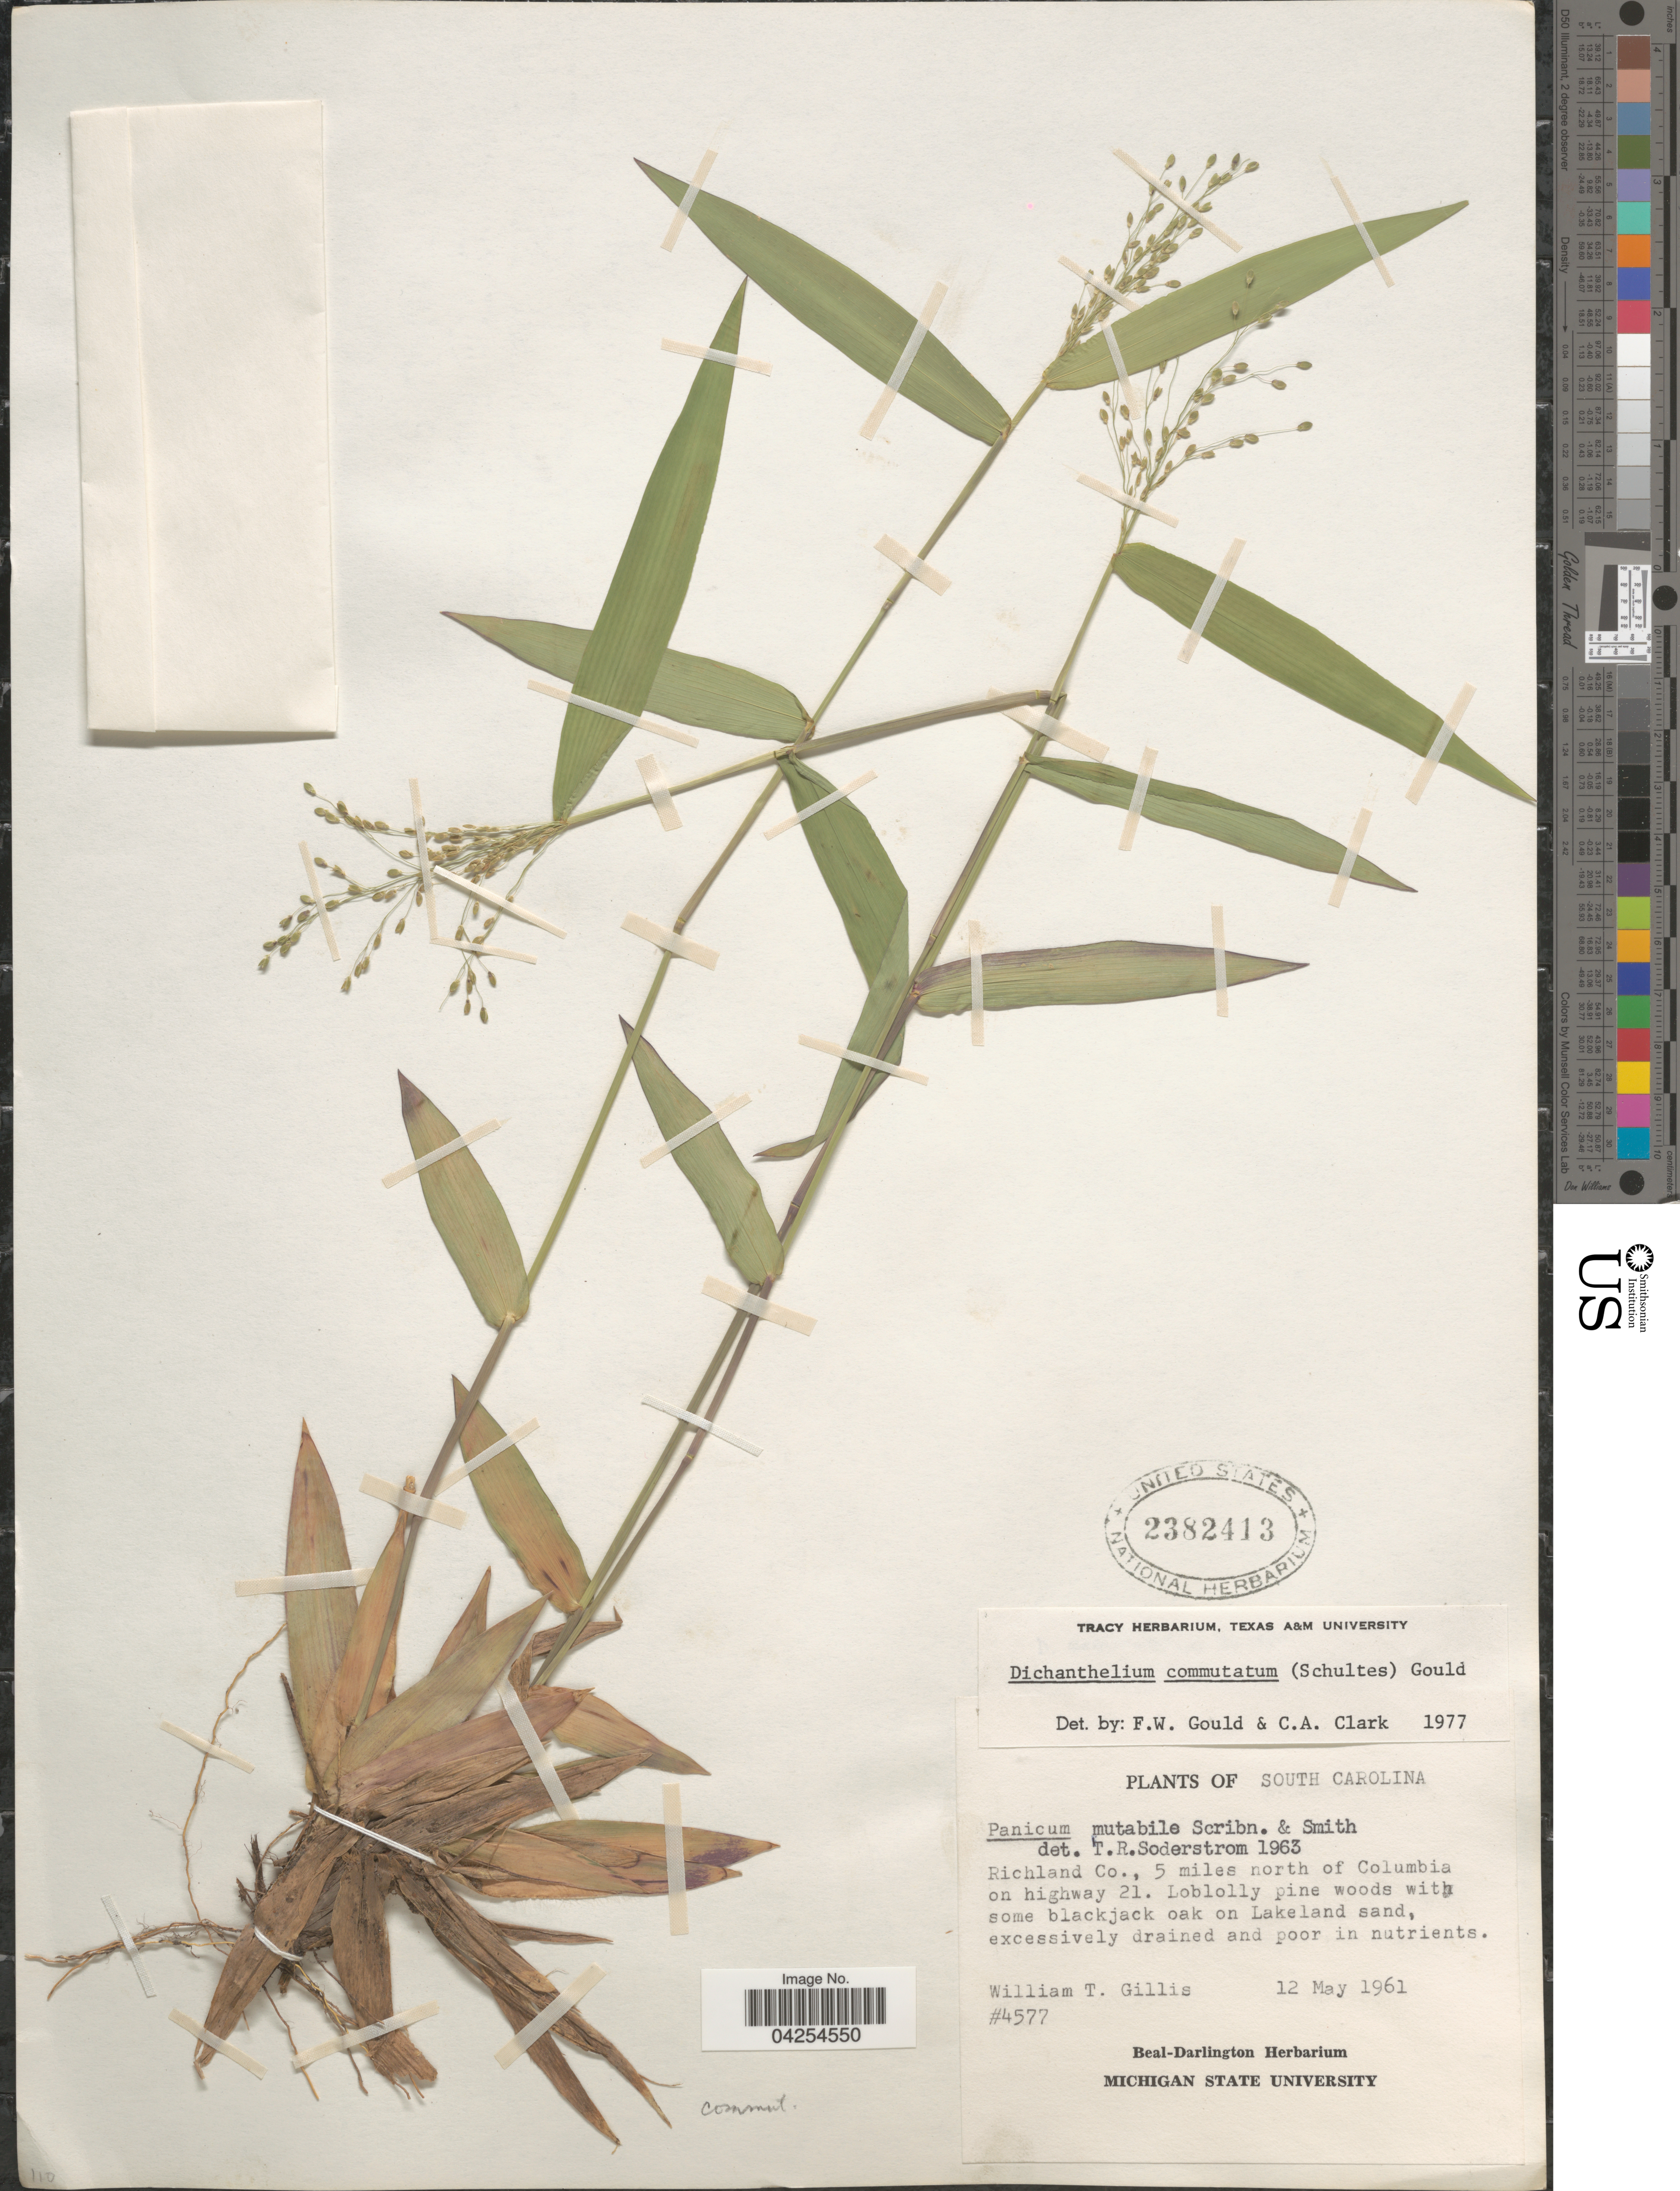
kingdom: Plantae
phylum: Tracheophyta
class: Liliopsida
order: Poales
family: Poaceae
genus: Dichanthelium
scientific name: Dichanthelium commutatum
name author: (Schult.) Gould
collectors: W. T. Gillis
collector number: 4577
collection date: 1961-05-12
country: United States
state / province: South Carolina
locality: Richland Co., 5 miles north of Columbia on highway 21.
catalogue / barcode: US 2382413